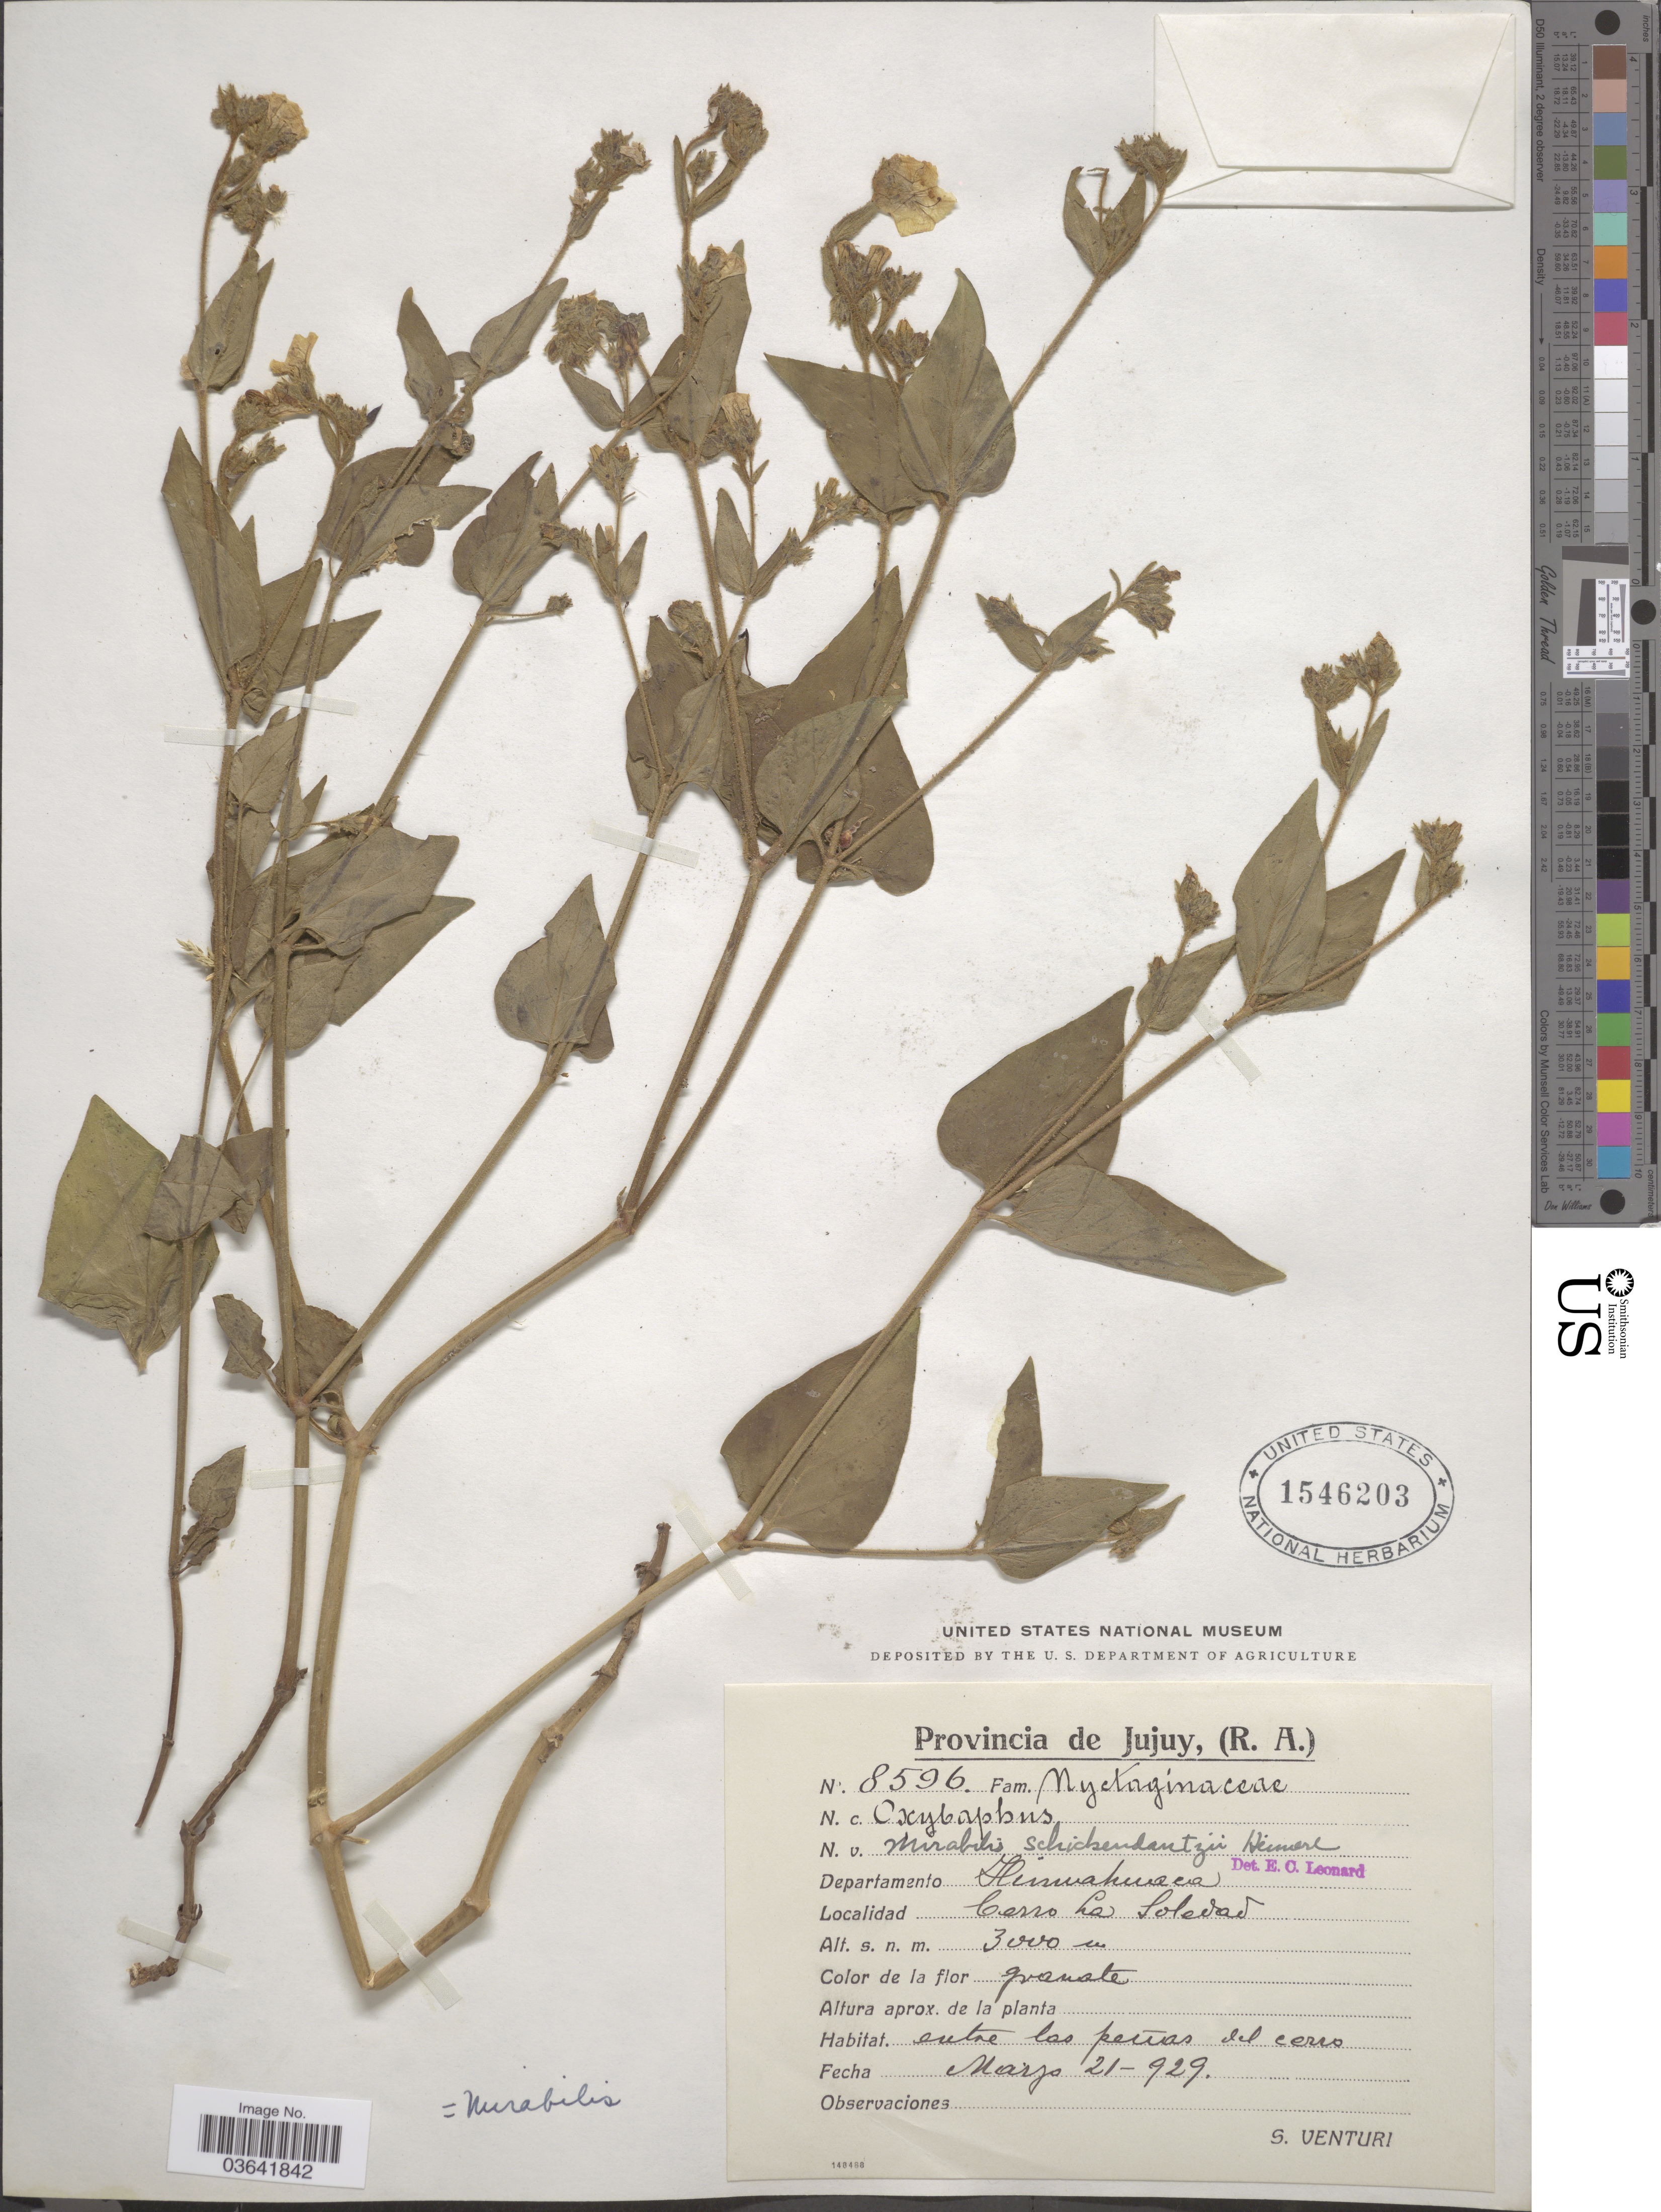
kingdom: Plantae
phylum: Tracheophyta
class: Magnoliopsida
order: Caryophyllales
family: Nyctaginaceae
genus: Mirabilis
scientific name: Mirabilis schickendantzii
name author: Heimerl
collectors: S. Venturi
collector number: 8596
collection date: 1929-03-21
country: Argentina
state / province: Jujuy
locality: Departamento Húmahuaca. Cerro La Soledad.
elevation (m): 3000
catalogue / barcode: US 1546203